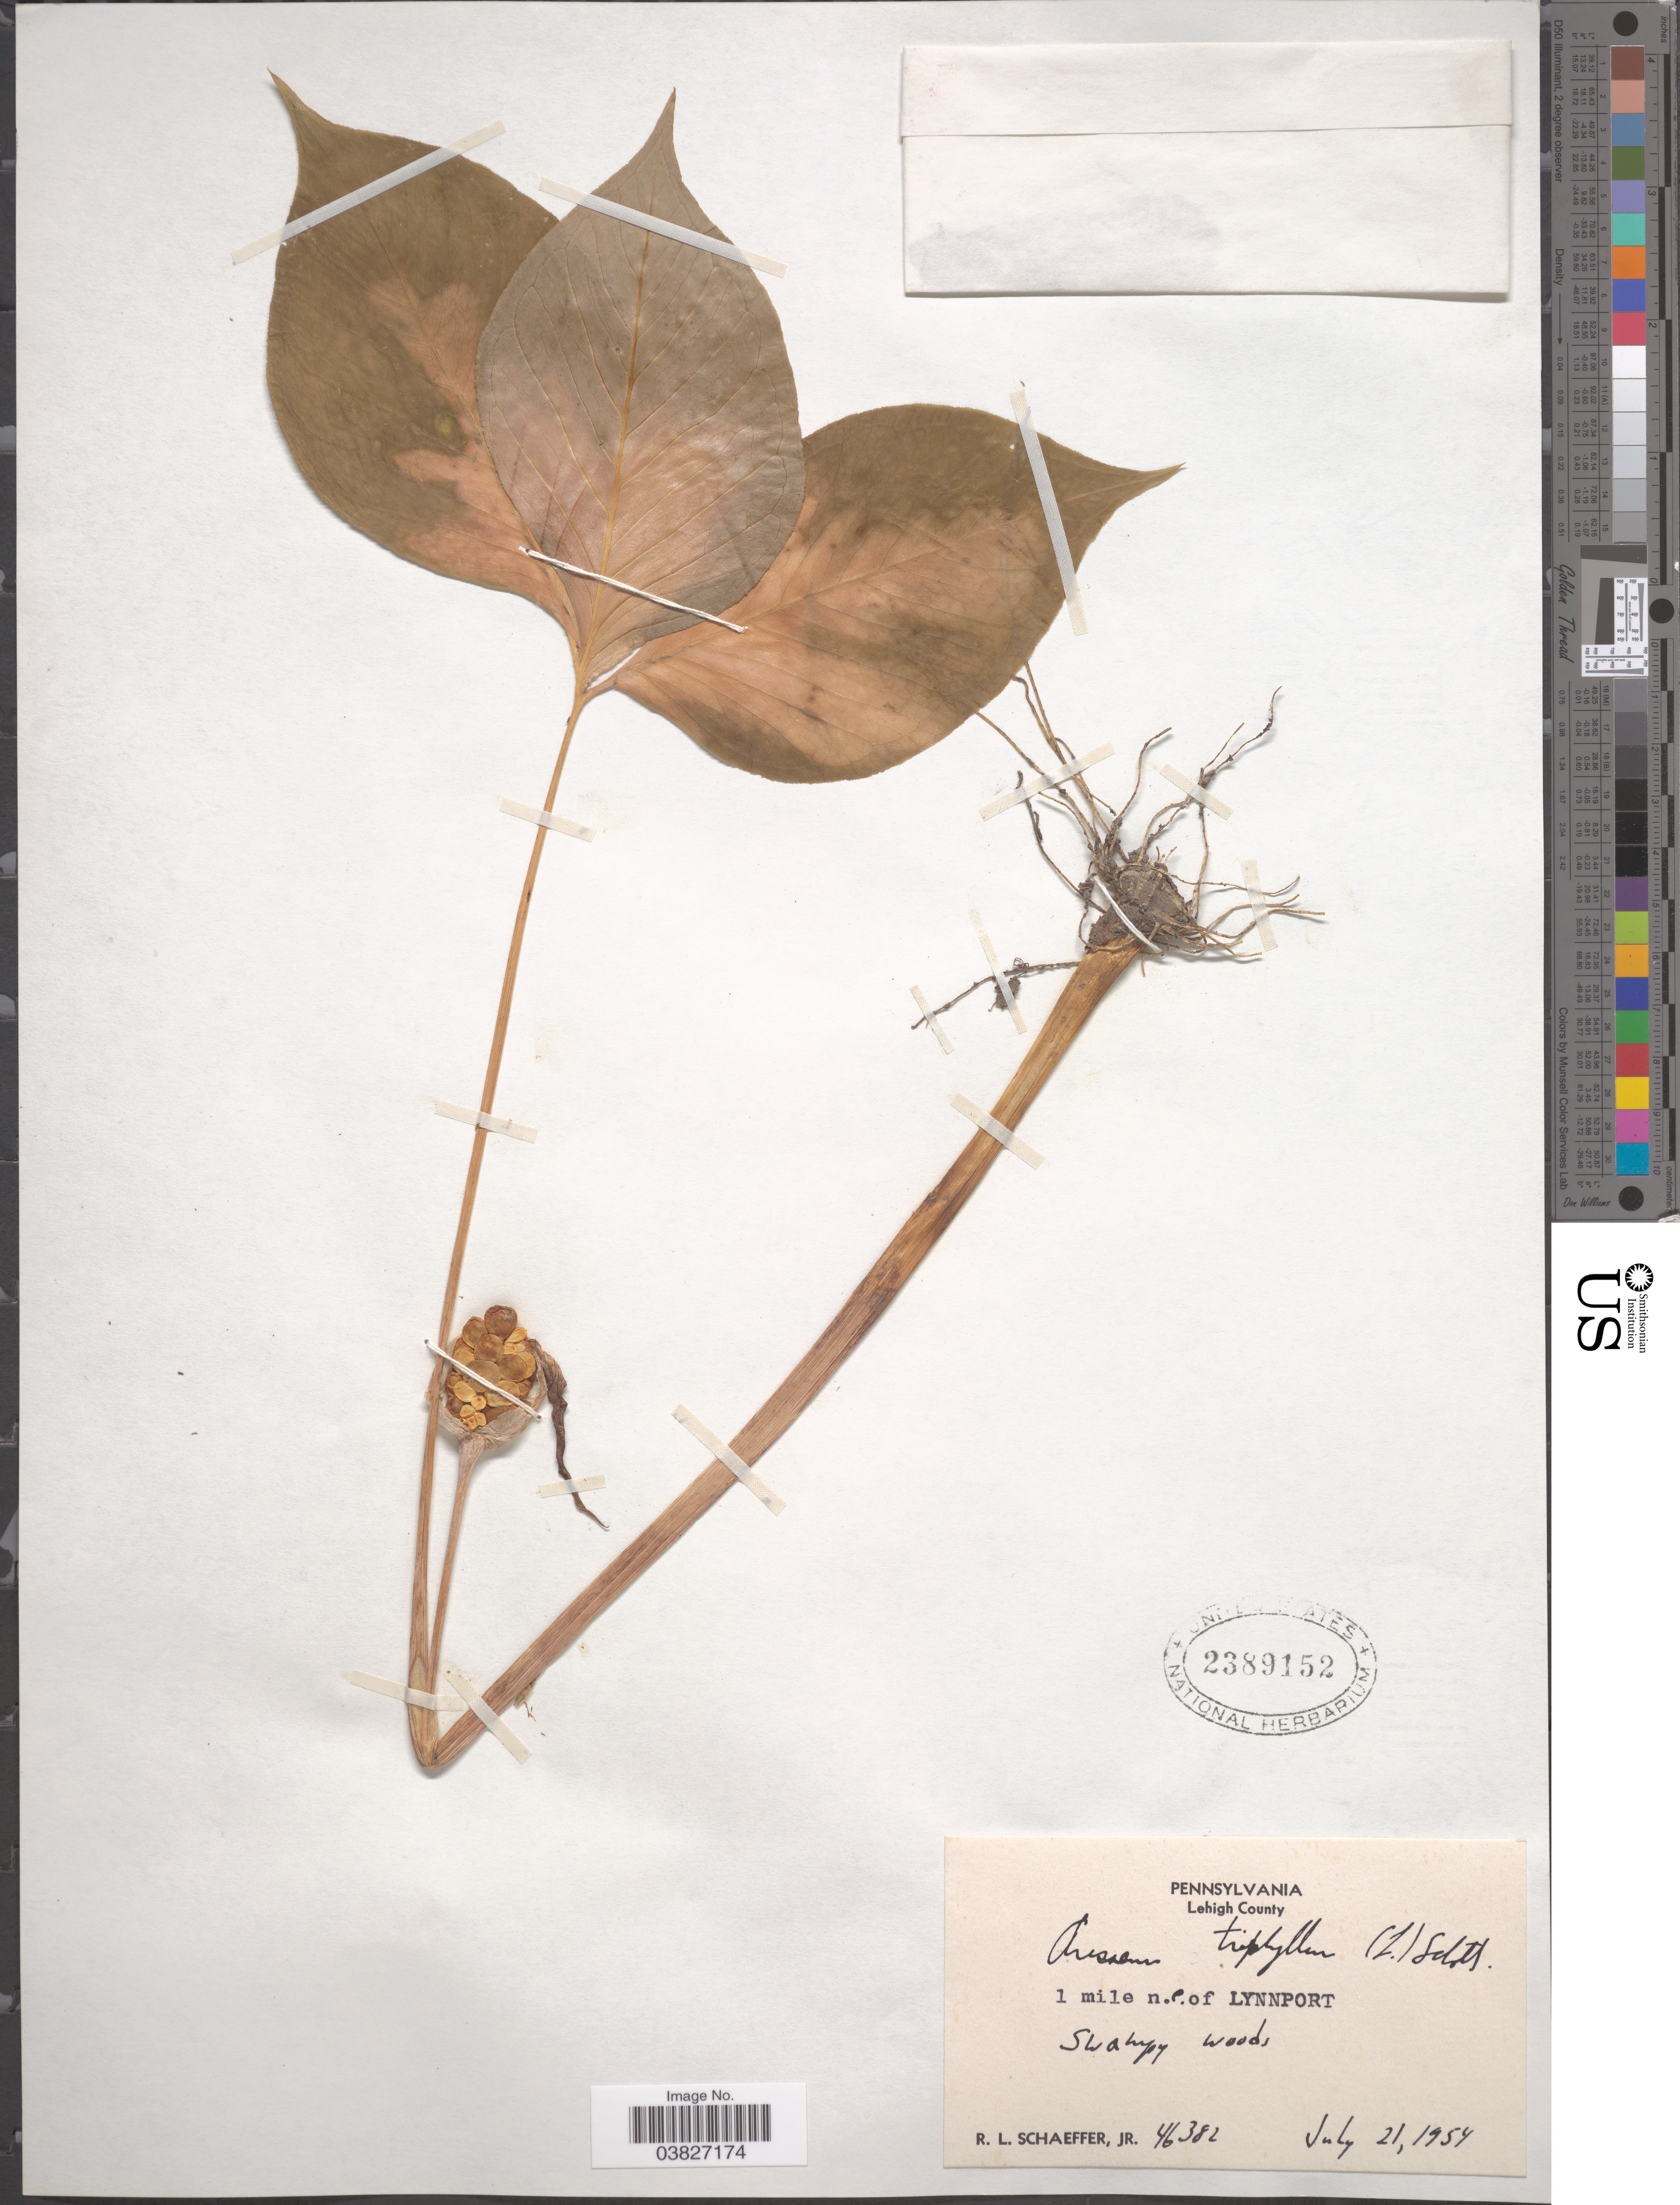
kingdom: Plantae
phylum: Tracheophyta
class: Liliopsida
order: Alismatales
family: Araceae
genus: Arisaema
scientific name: Arisaema triphyllum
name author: (L.) Schott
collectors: R. L. Schaeffer Jr.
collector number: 46382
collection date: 1954-07-21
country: United States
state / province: Pennsylvania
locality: Lehigh County. 1 mile n.e. of Lynnport.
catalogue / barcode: US 2389152